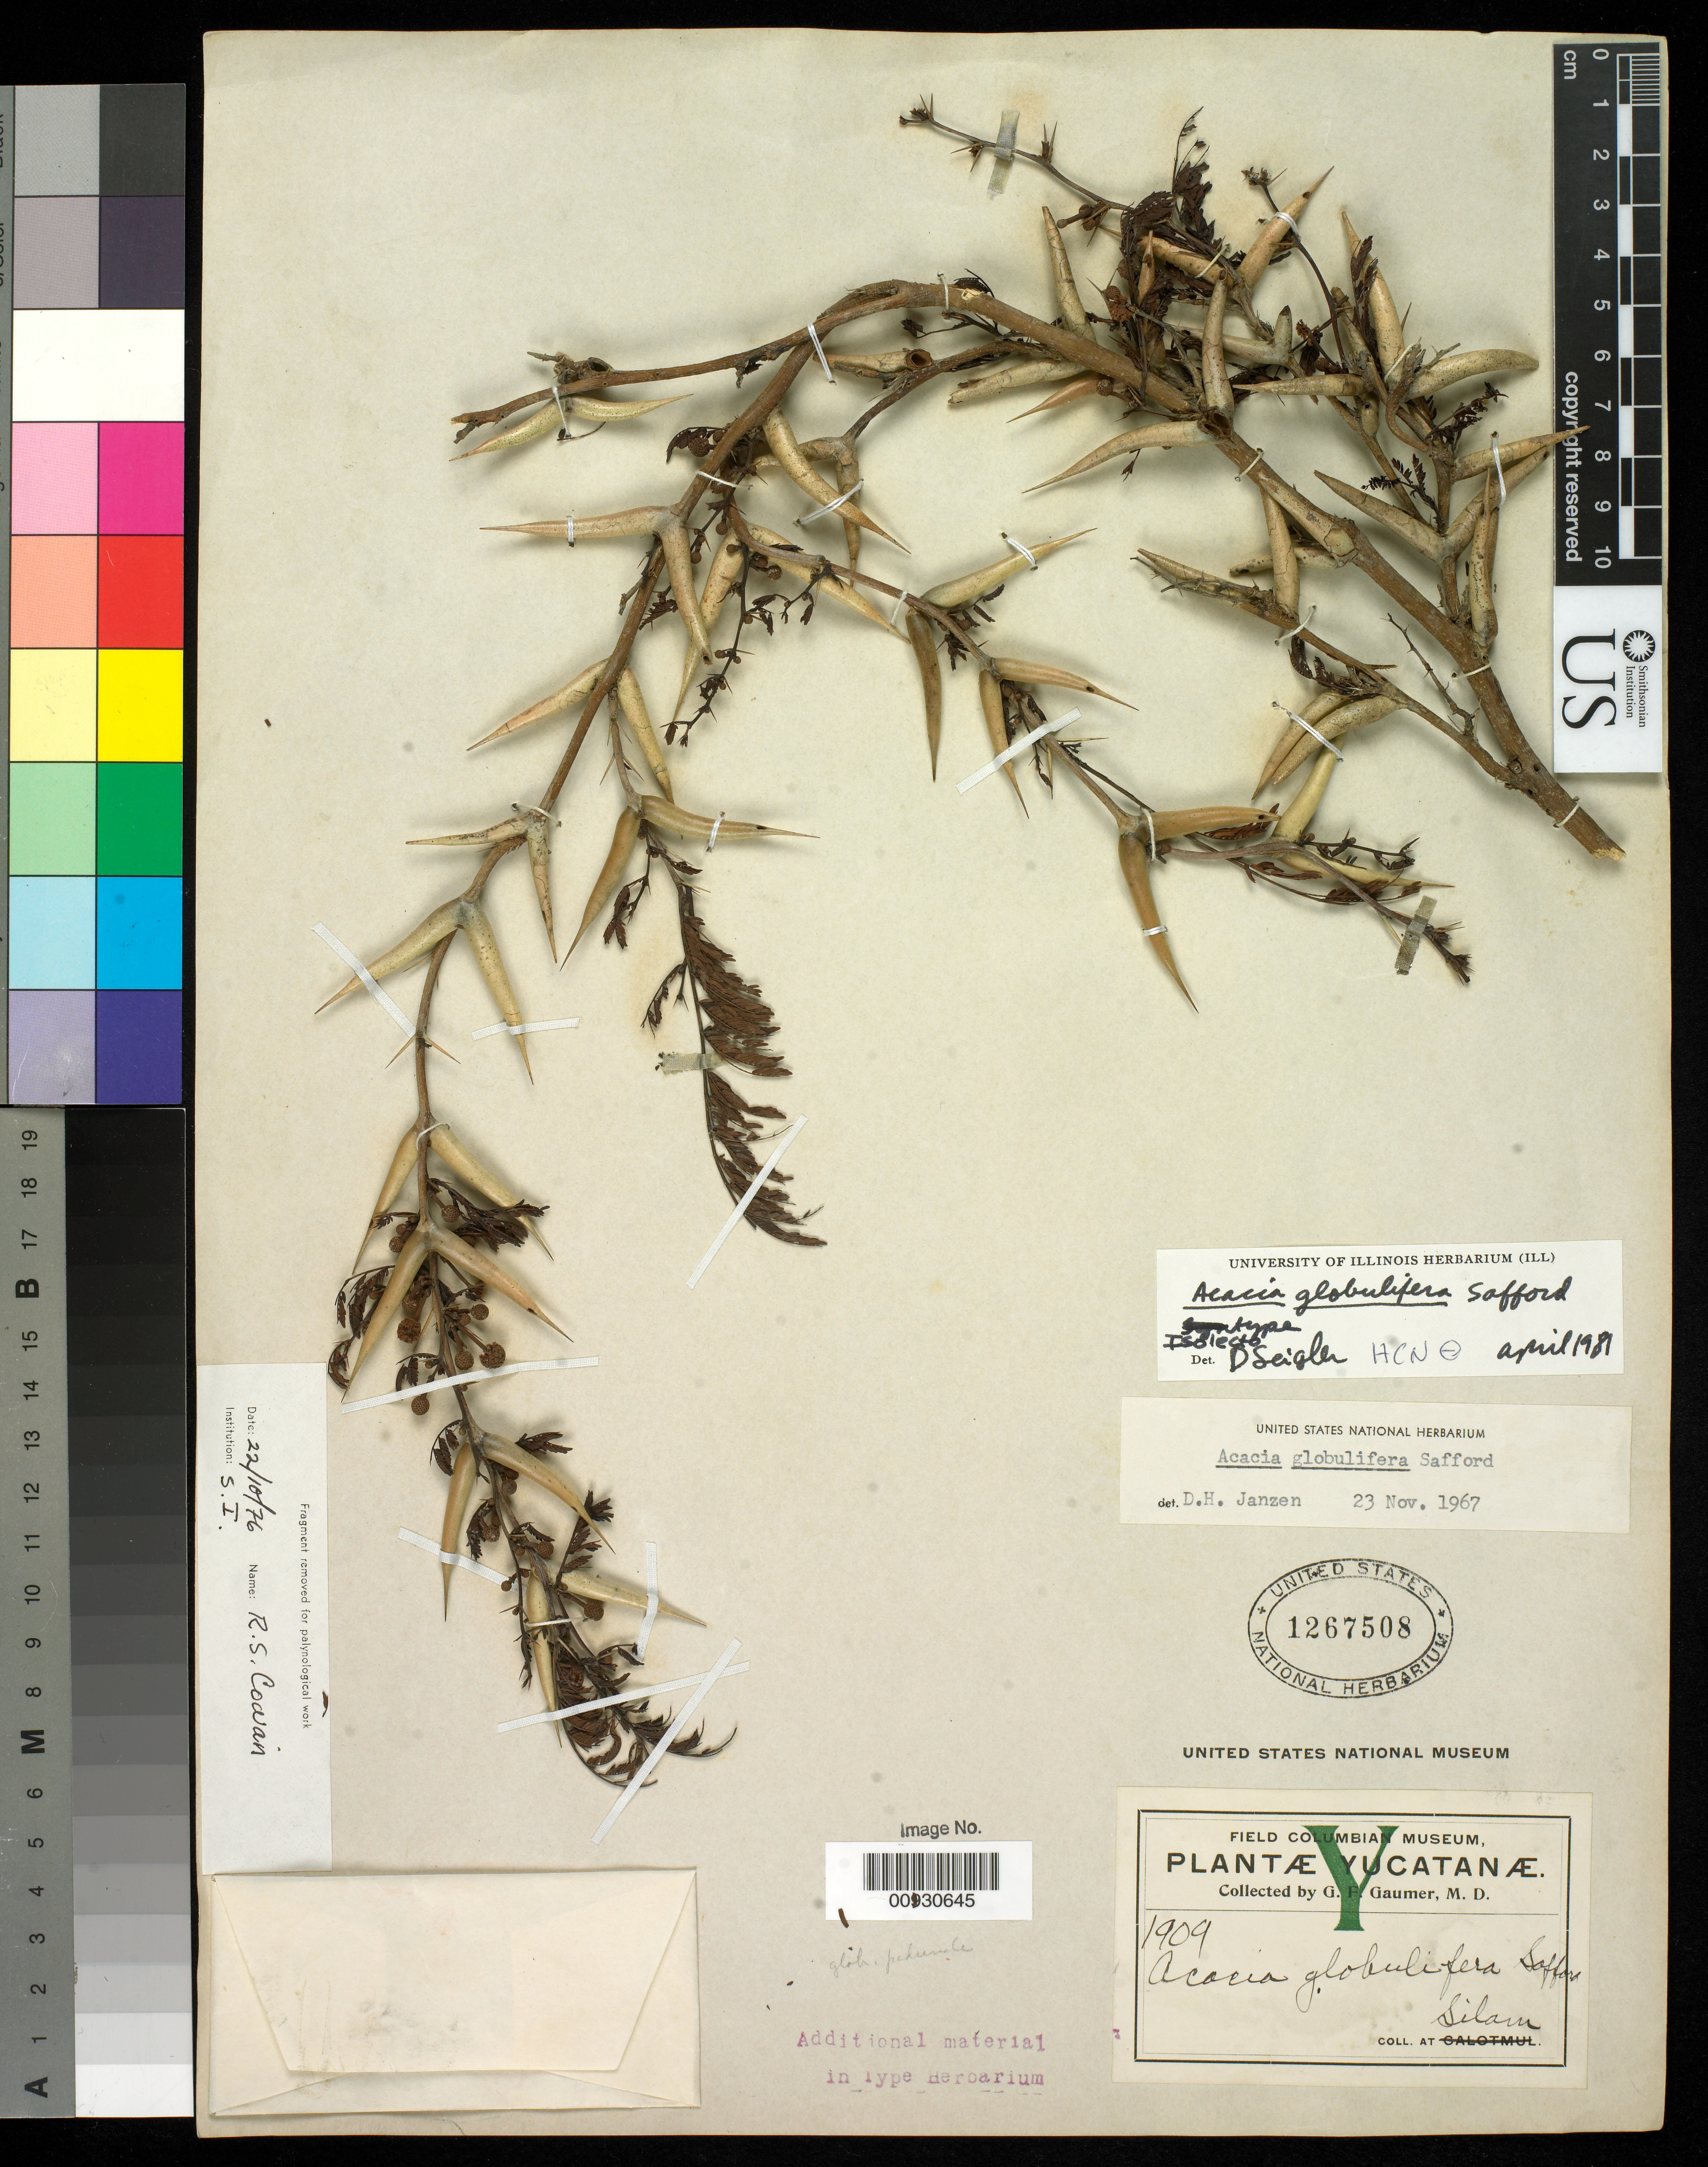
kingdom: Plantae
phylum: Tracheophyta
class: Magnoliopsida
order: Fabales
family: Fabaceae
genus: Acacia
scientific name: Acacia globulifera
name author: Saff.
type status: Isotype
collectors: G. F. Gaumer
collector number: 1909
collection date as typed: Apr 1895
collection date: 1895-04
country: Mexico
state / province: Yucatán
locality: Dzilam Gonzales.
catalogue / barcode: US 1267508